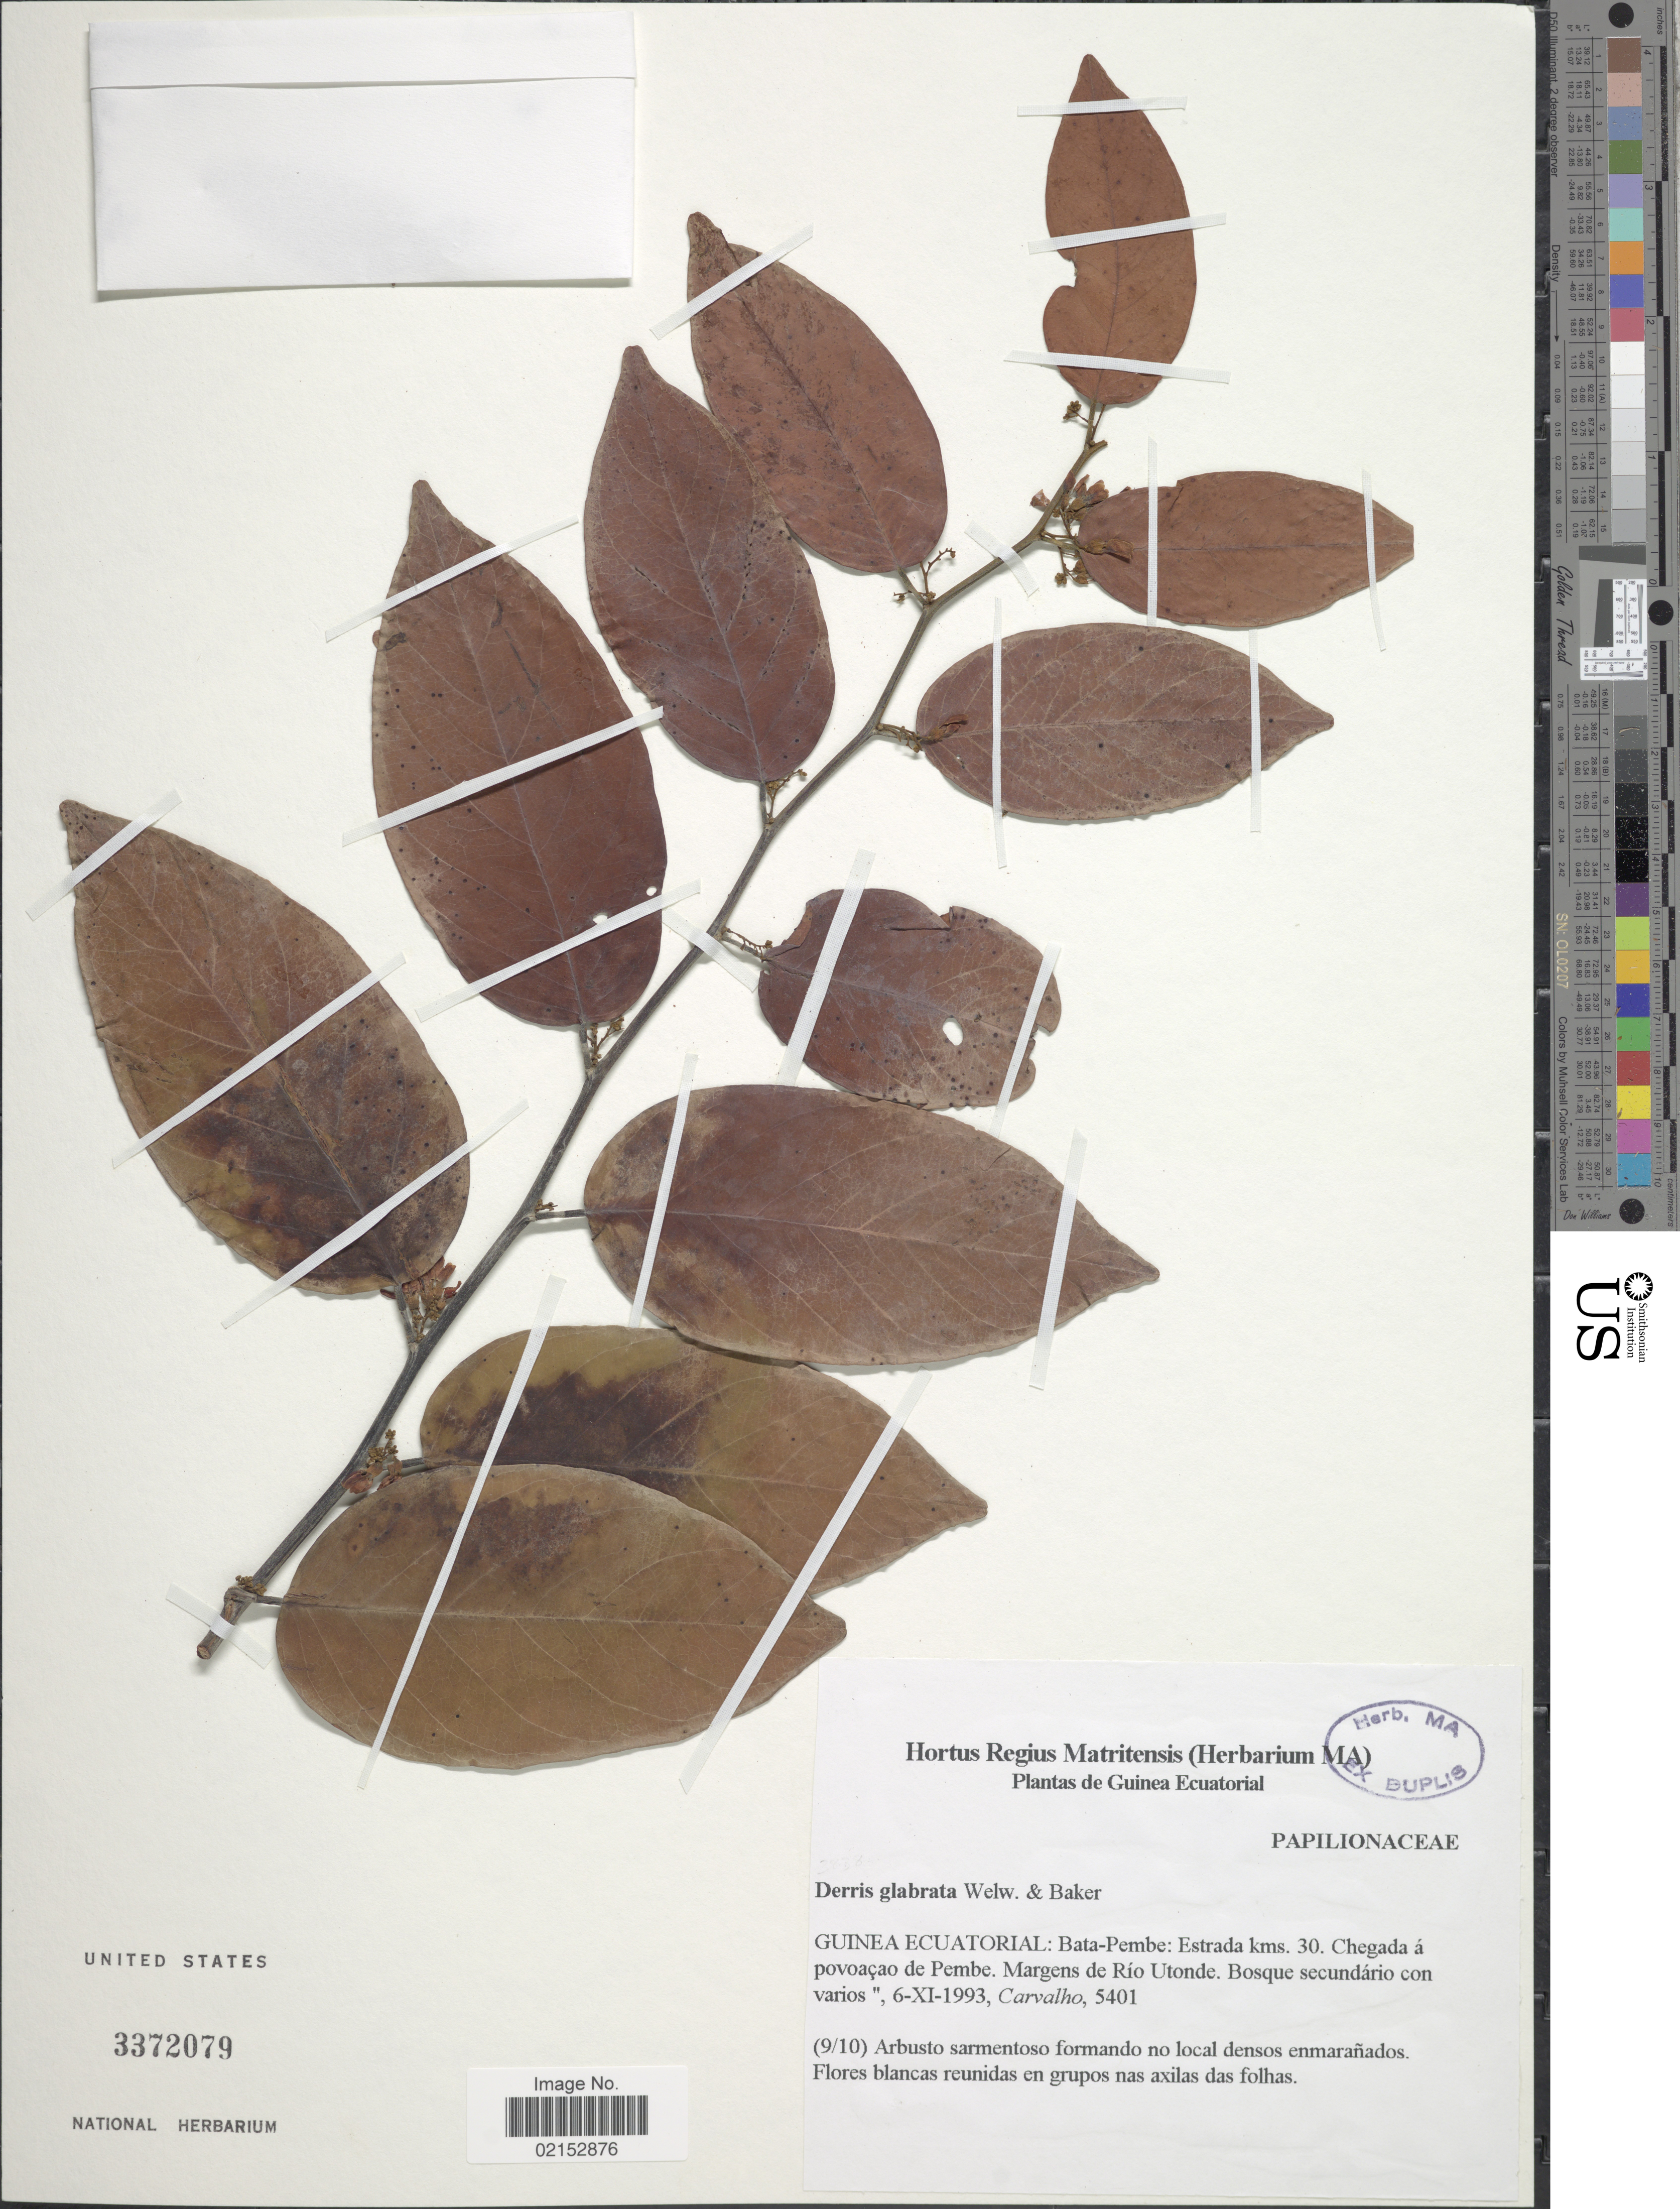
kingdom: Plantae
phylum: Tracheophyta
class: Magnoliopsida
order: Fabales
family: Fabaceae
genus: Derris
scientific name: Derris glabrata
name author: Welw. ex Baker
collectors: Carvalho, --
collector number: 5401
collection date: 1993-11-06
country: Equatorial Guinea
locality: Bata-Pembe, Estrada kms 30, Chegada a povoacao de Pembe, margens de Rio Utonde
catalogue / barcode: US 3372079